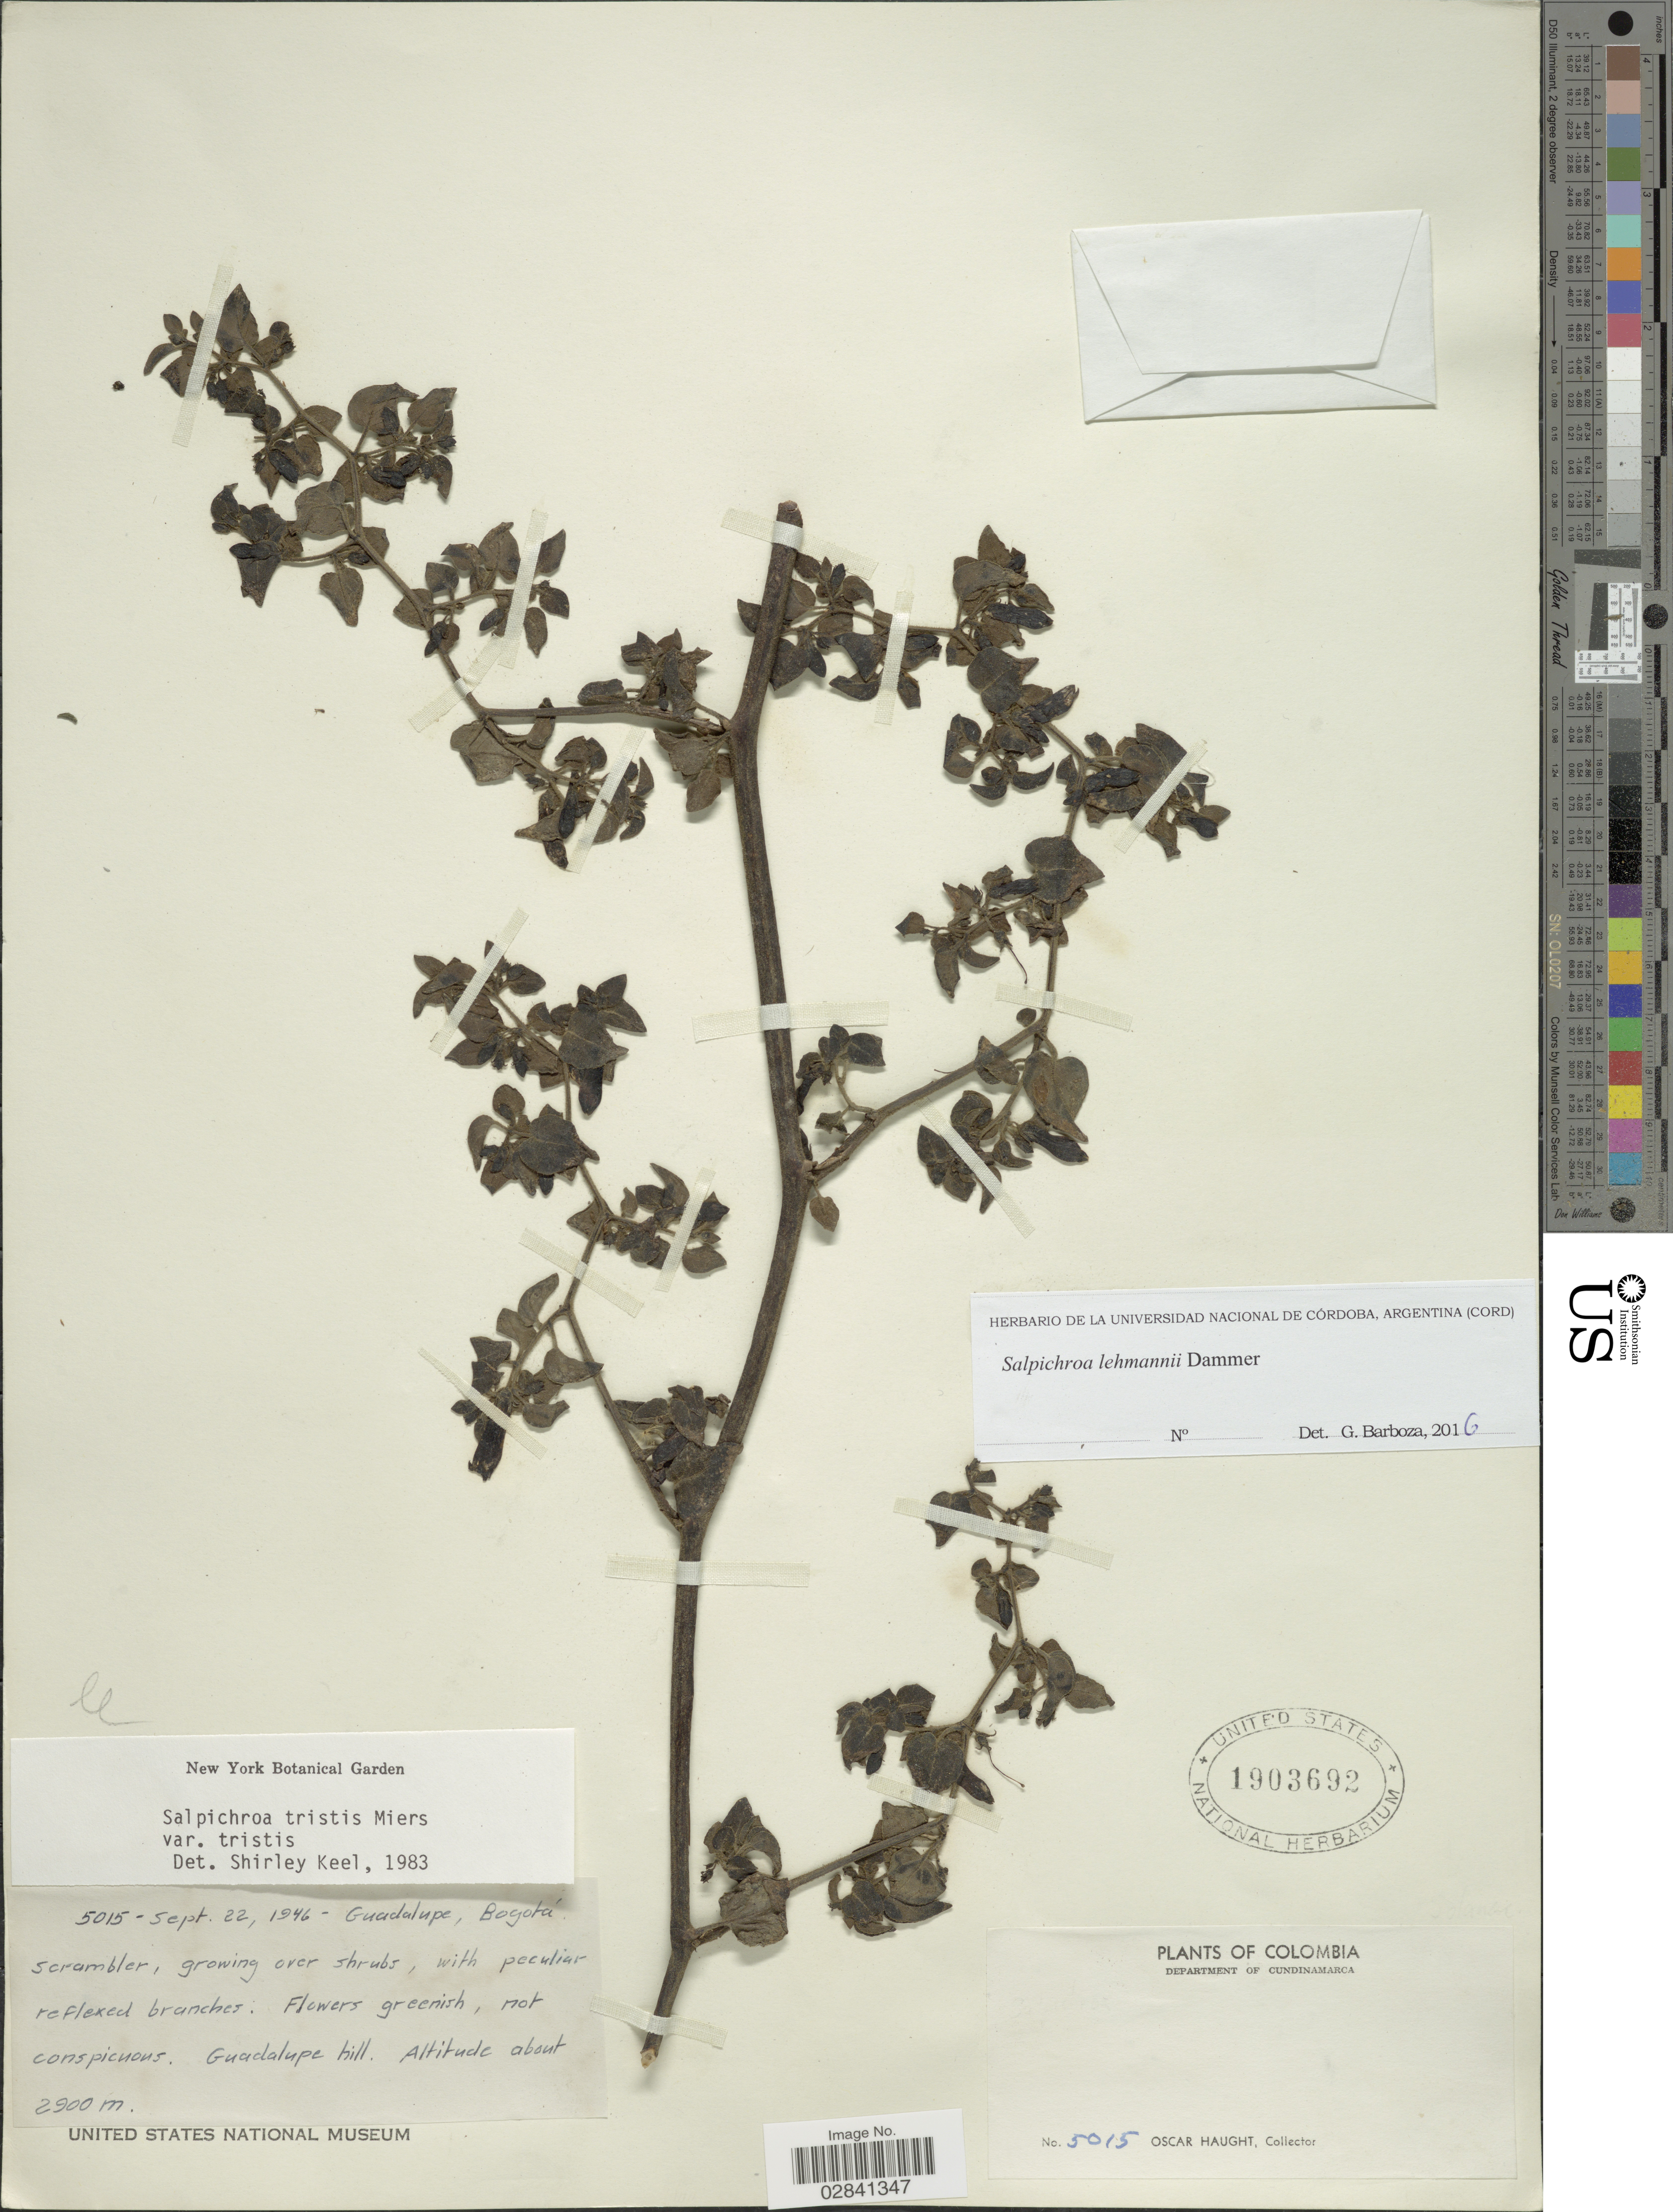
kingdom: Plantae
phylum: Tracheophyta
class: Magnoliopsida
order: Solanales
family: Solanaceae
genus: Salpichroa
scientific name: Salpichroa tristis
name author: Walp.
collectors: O. Haught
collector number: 5015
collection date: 1946-09-22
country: Colombia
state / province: Cundinamarca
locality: Guadalupe, Bogotá. Guadalupe hill.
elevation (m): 2900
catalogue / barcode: US 1903692